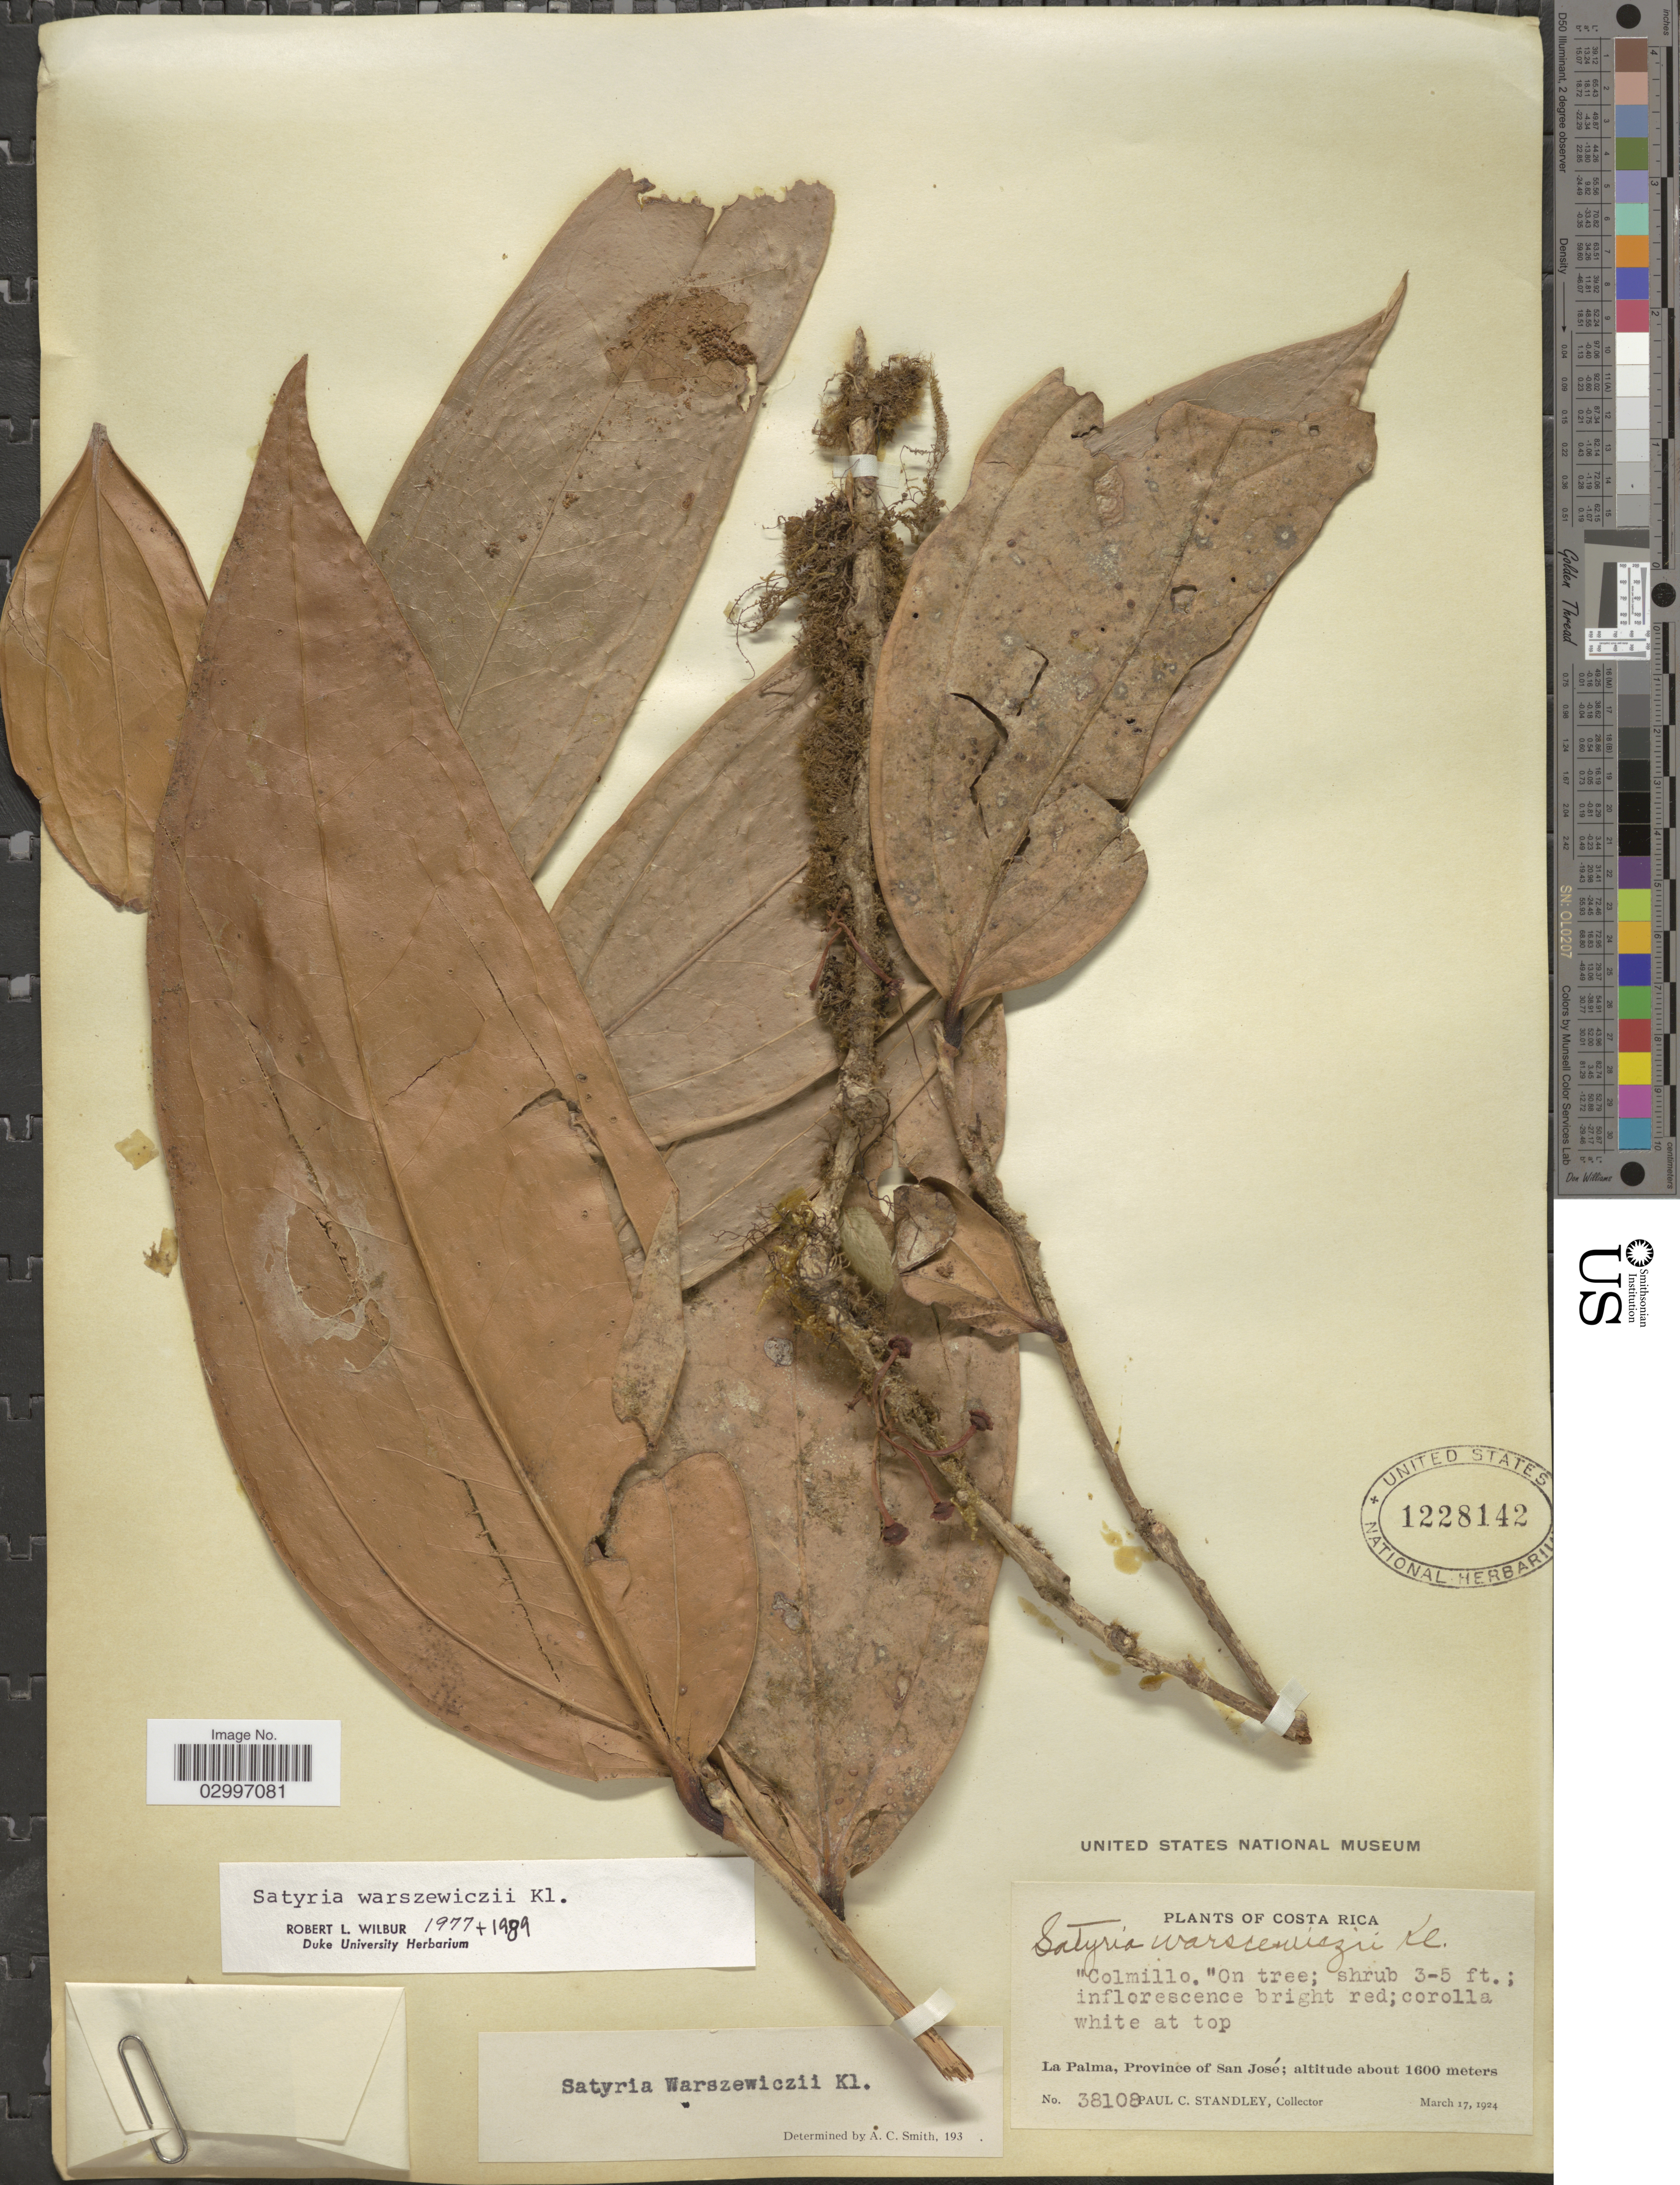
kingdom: Plantae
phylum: Tracheophyta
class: Magnoliopsida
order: Ericales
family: Ericaceae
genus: Satyria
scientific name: Satyria warszewiczii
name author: Klotzsch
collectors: P. C. Standley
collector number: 38108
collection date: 1924-03-17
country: Costa Rica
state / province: San José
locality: La Palma, Province of San José.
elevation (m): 1600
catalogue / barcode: US 1228142